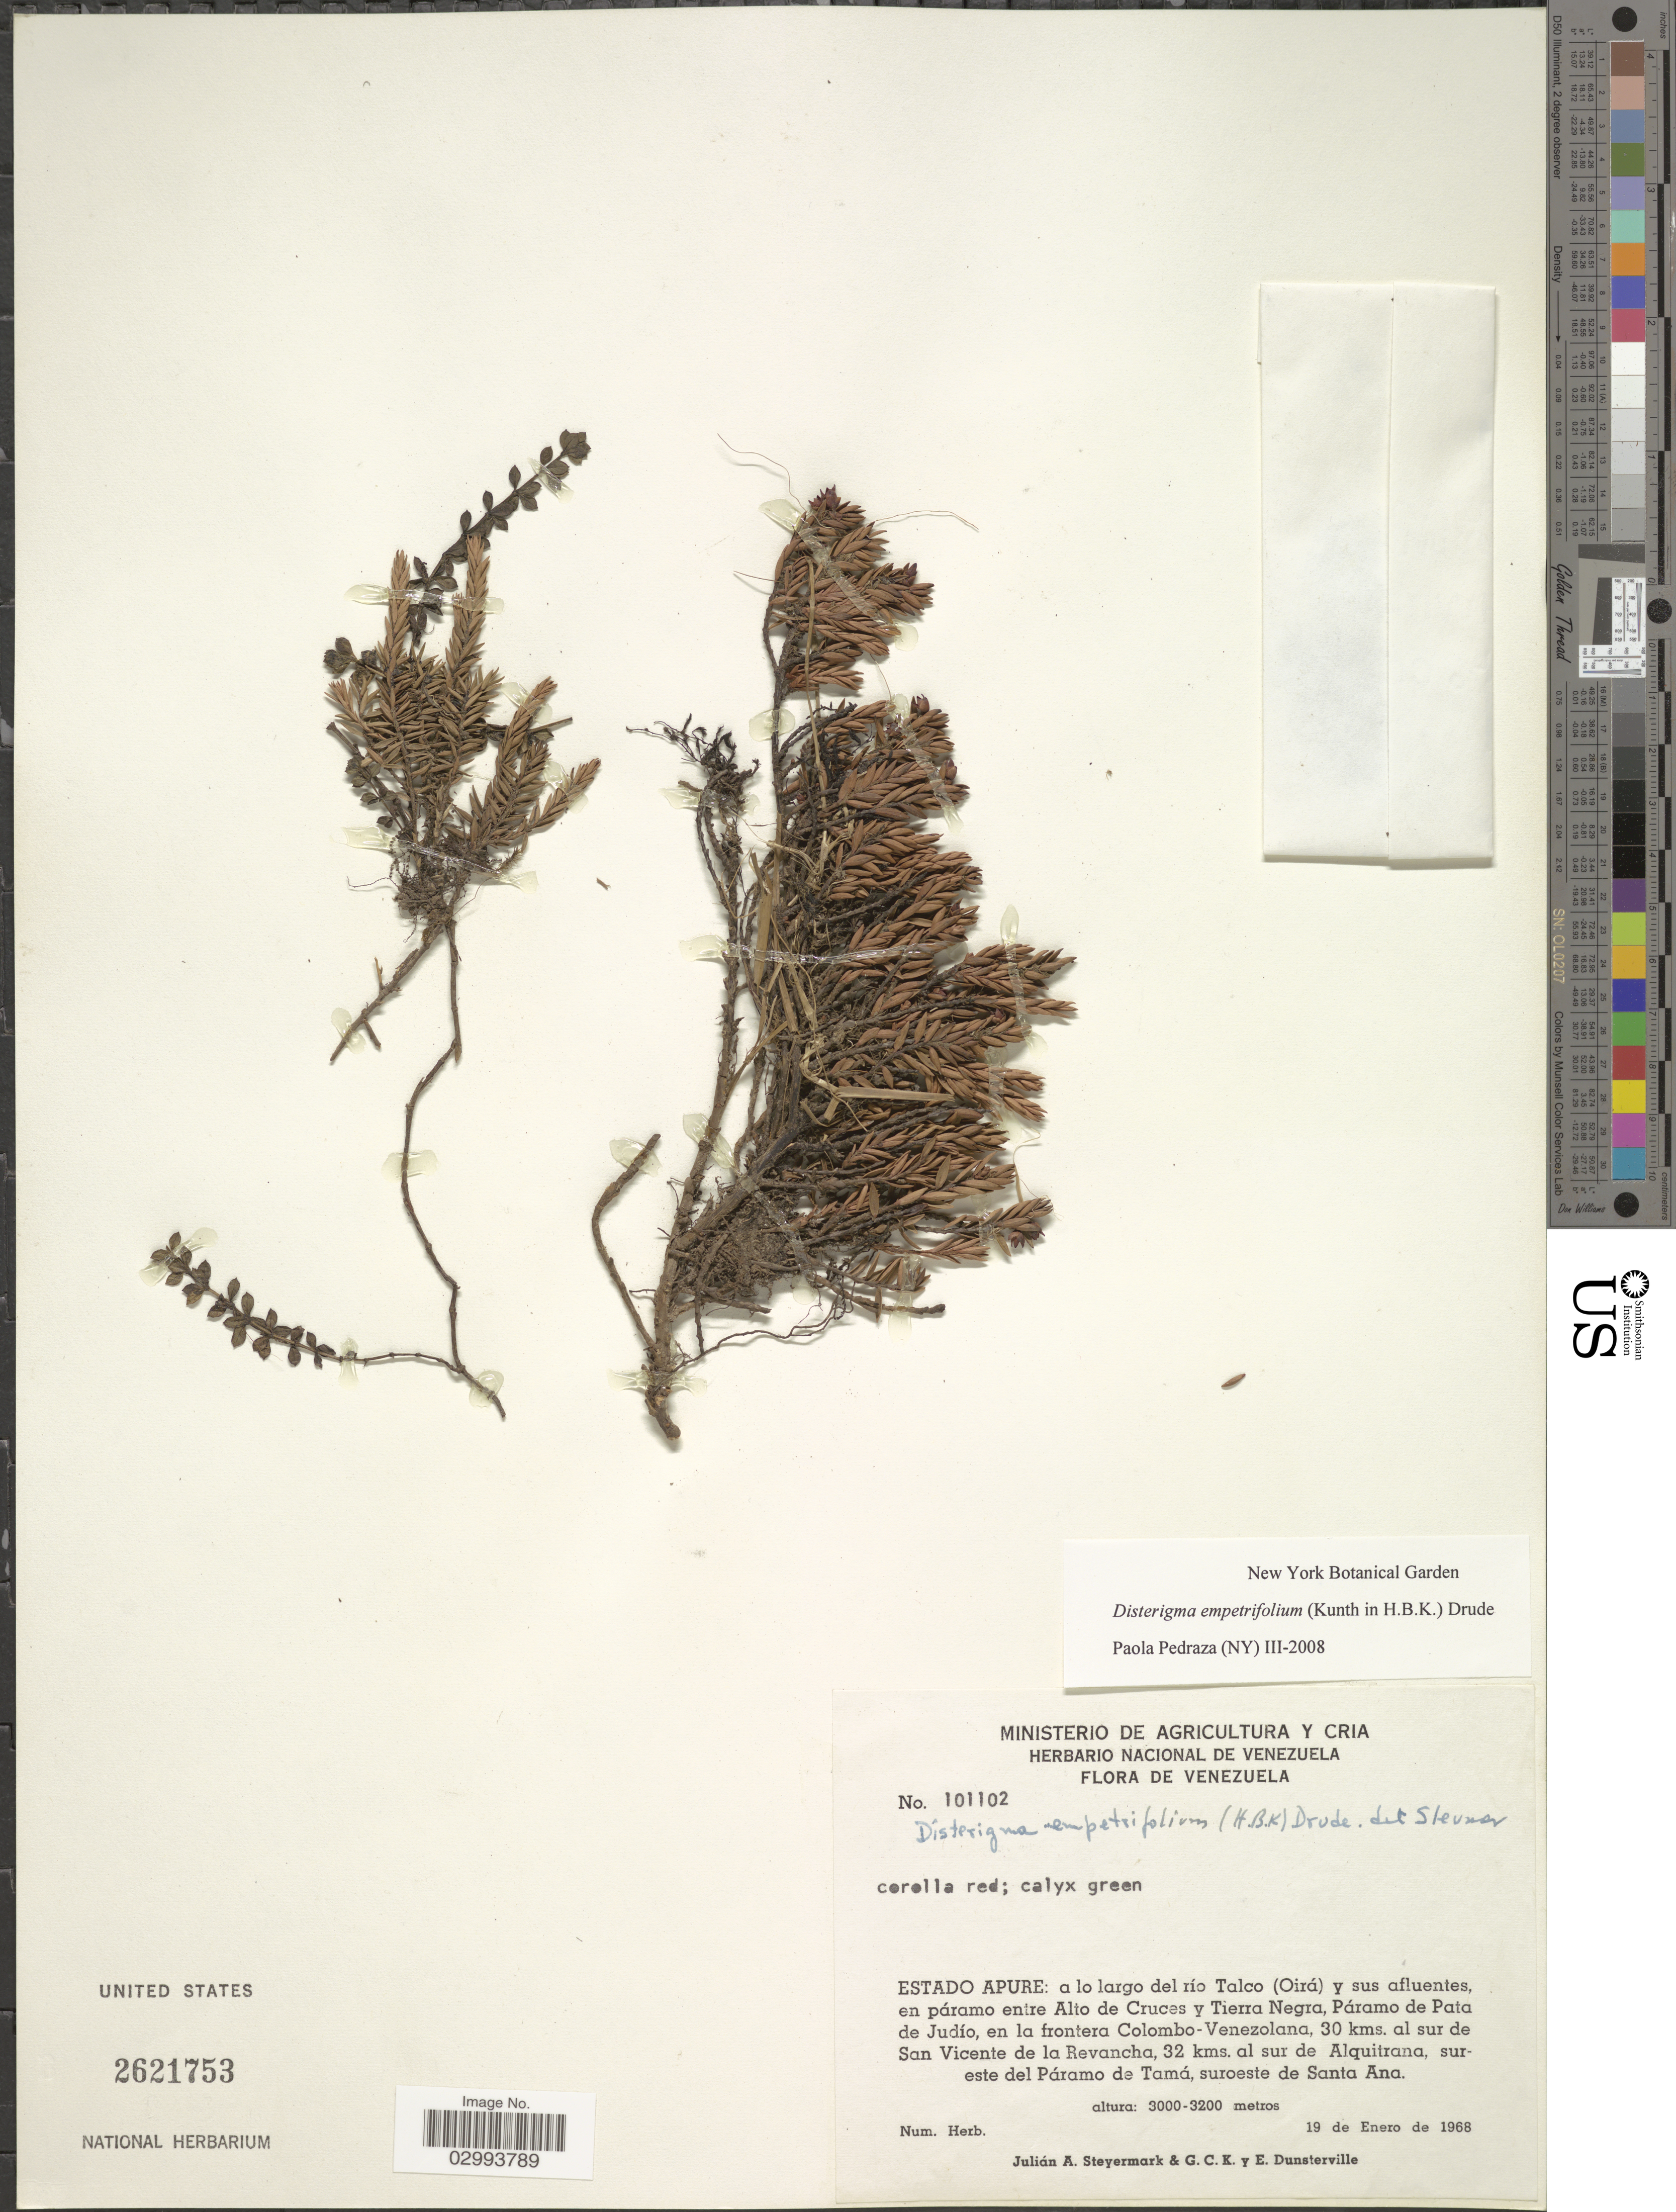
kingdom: Plantae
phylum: Tracheophyta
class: Magnoliopsida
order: Ericales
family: Ericaceae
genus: Disterigma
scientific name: Disterigma empetrifolium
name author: (Kunth) Drude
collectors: J. Steyermark, G. C. K. Dunsterville & E. Dunsterville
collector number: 101102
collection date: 1968-01-19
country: Venezuela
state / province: Apure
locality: A lo largo del río Talco (Oirá) y sus afluentes, en páramo entre Alto de Cruces y Tierra Negra, Páramo de Pata de Judío, en la frontera Colombo-Venezolana, 30 kms. al sur de San Vicente de la Revancha, 32 kms. al sur de Alquitrana, sureste del Páramo de Tamá, suroeste de Santa Ana.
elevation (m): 3000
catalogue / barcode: US 2621753